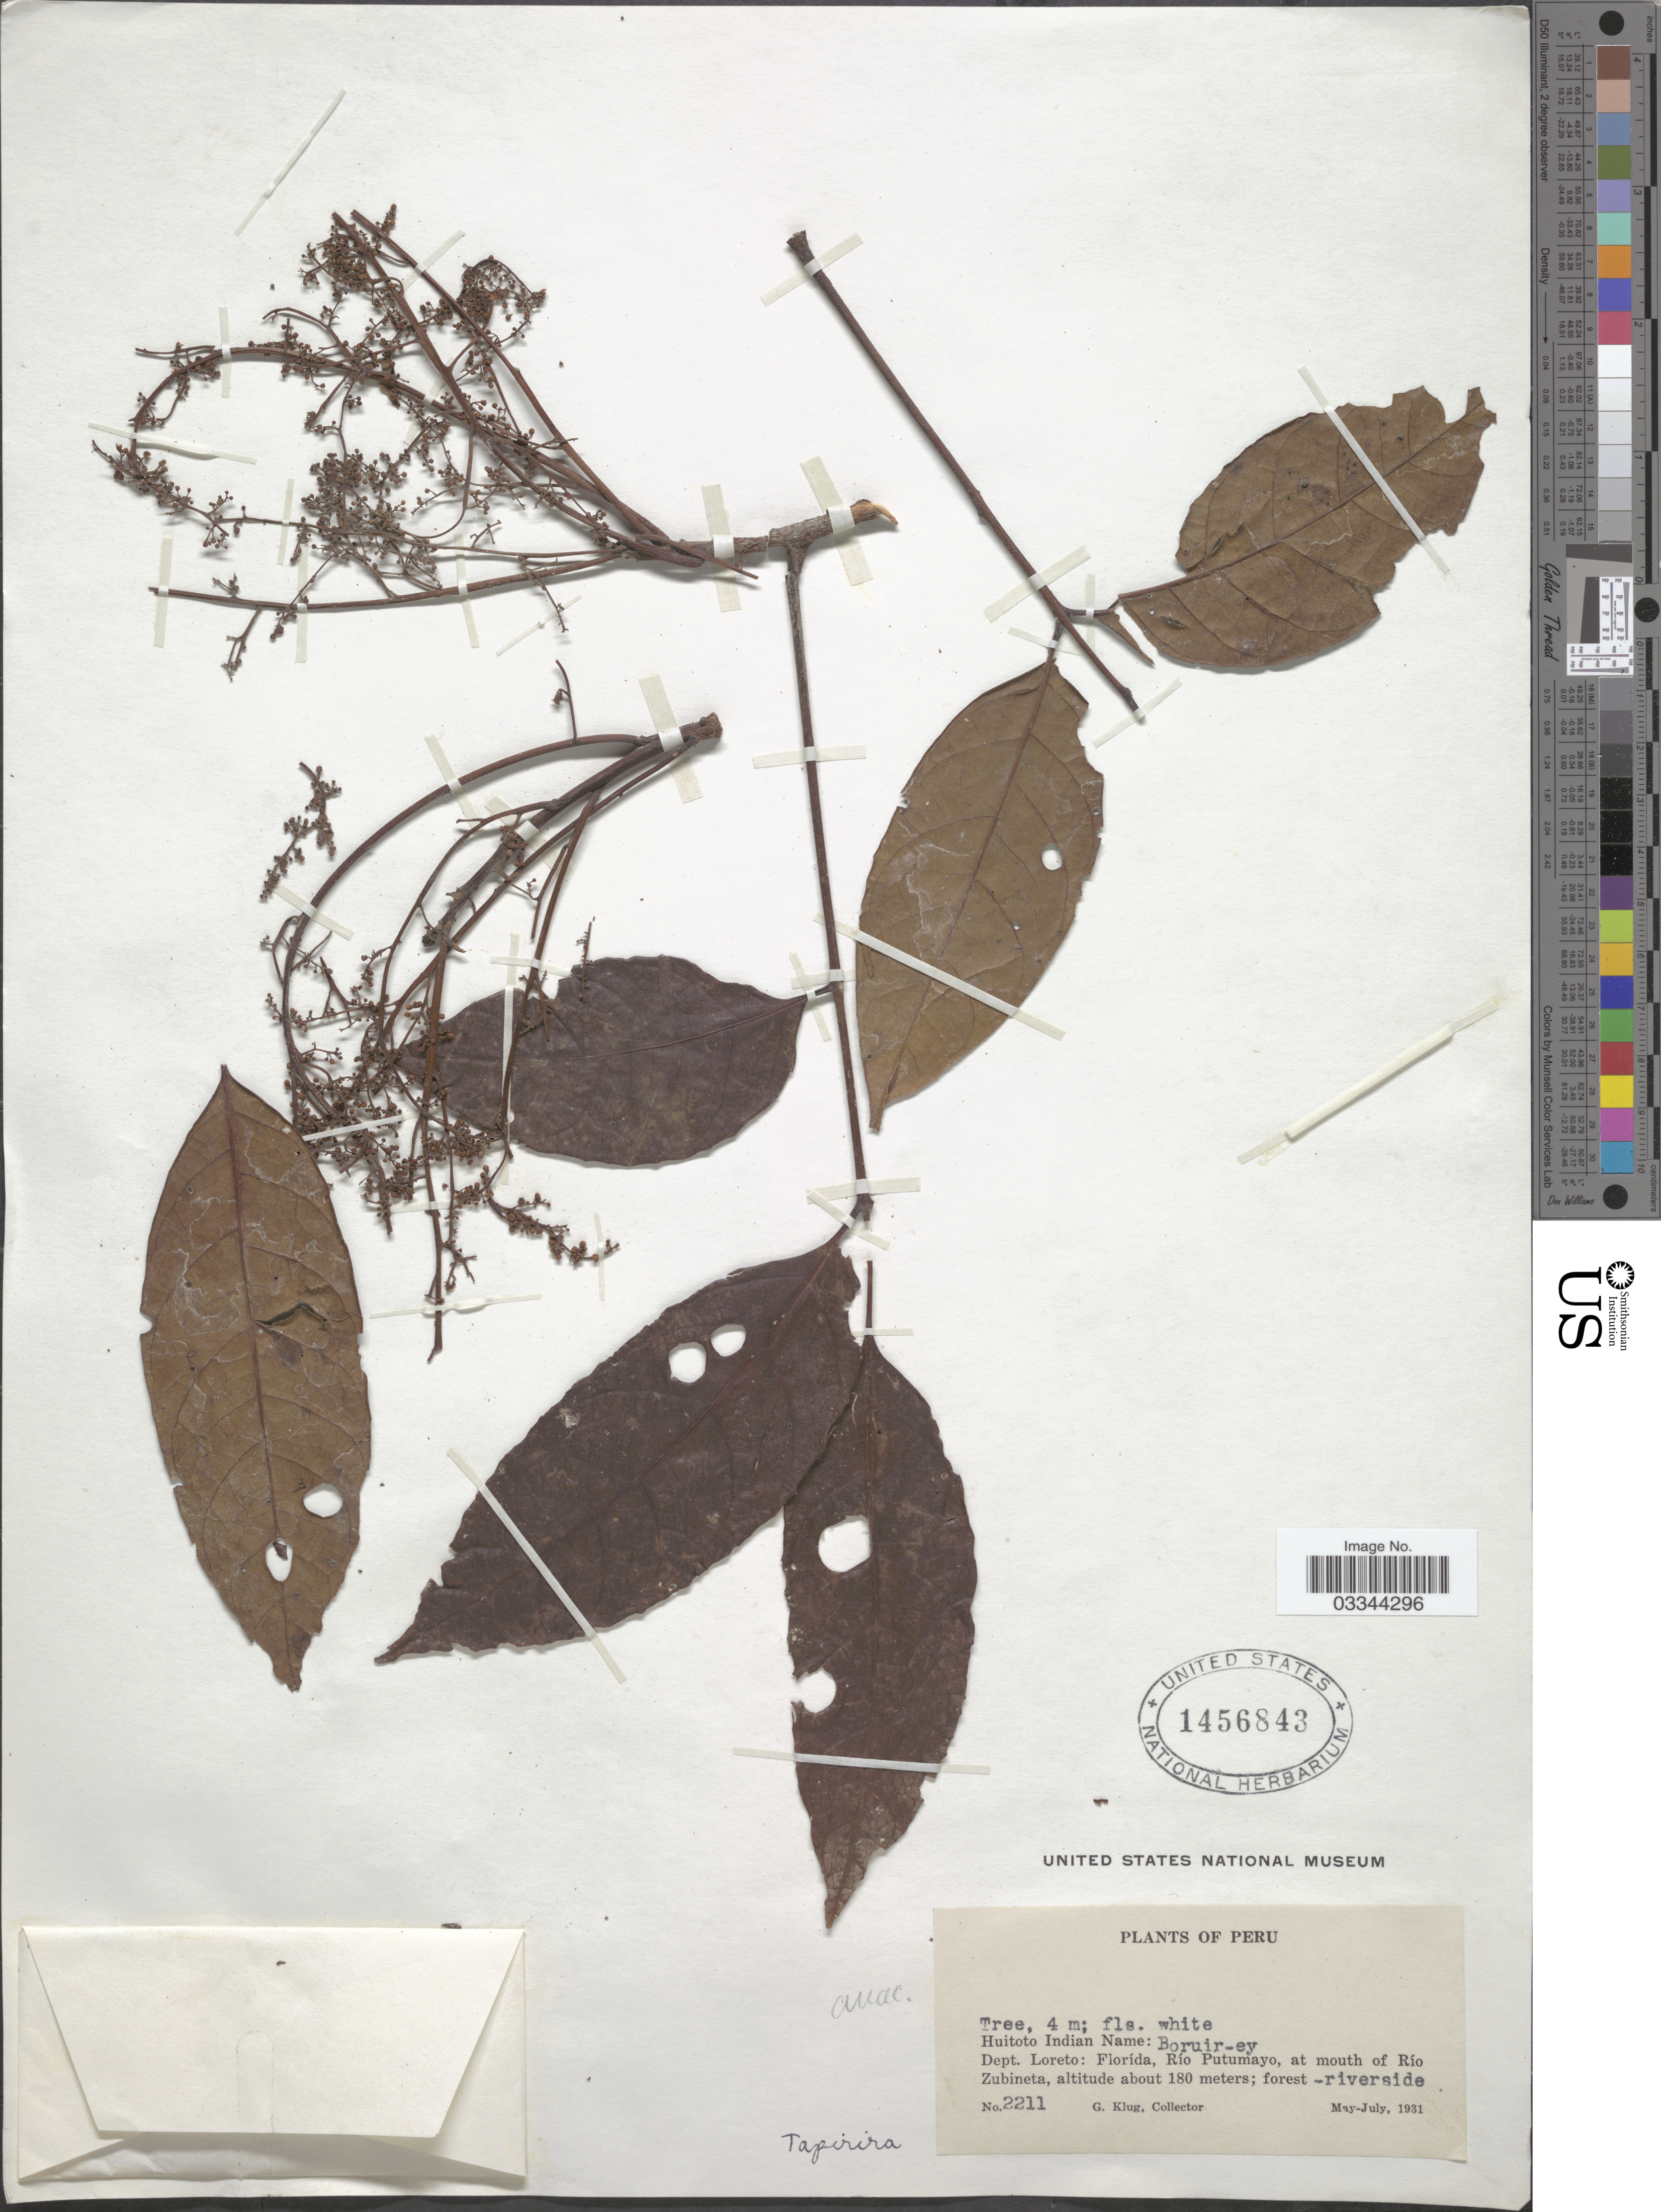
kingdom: Plantae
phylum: Tracheophyta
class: Magnoliopsida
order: Sapindales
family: Anacardiaceae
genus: Tapirira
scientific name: Tapirira sp.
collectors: G. Klug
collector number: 2211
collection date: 1931-05/1931-07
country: Peru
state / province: Loreto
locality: Dept. Loreto: Florída, Río Putumayo, at mouth of Río Zubineta.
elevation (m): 180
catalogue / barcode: US 1456843